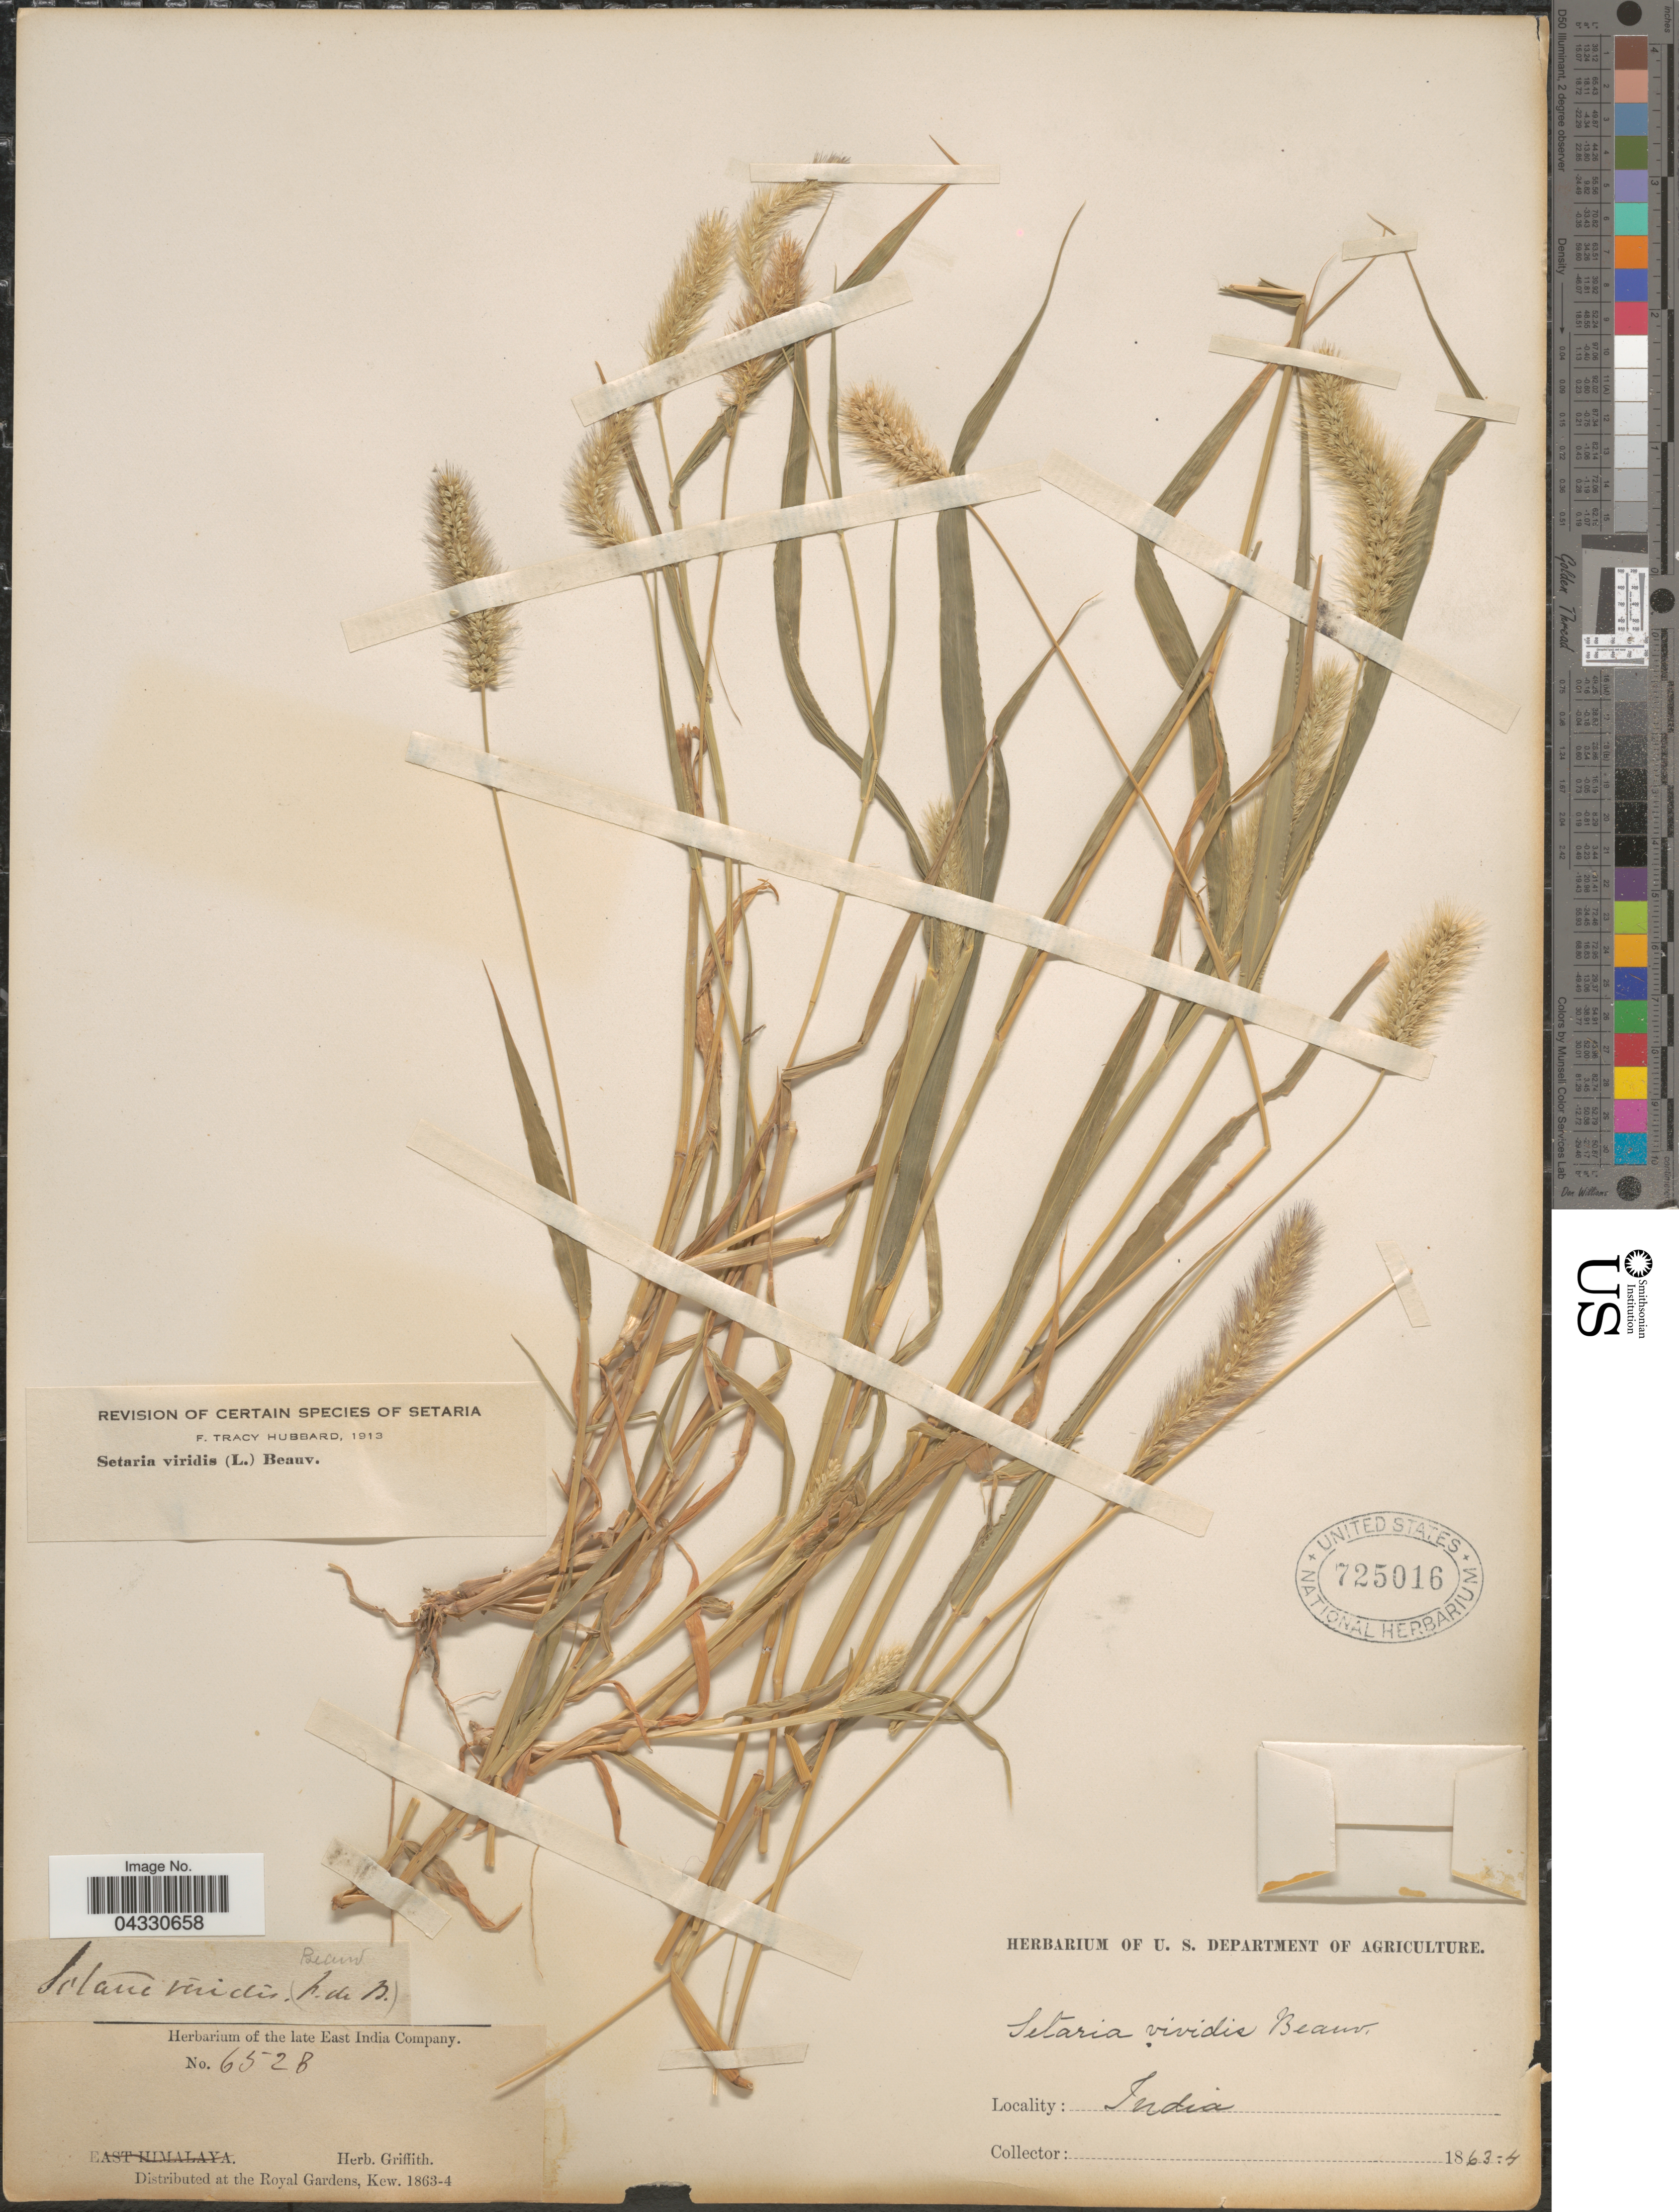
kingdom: Plantae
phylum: Tracheophyta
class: Liliopsida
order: Poales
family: Poaceae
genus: Setaria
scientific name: Setaria viridis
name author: (L.) P. Beauv.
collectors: ex herb. Griffith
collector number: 6528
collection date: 1863/1864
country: India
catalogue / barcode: US 725016